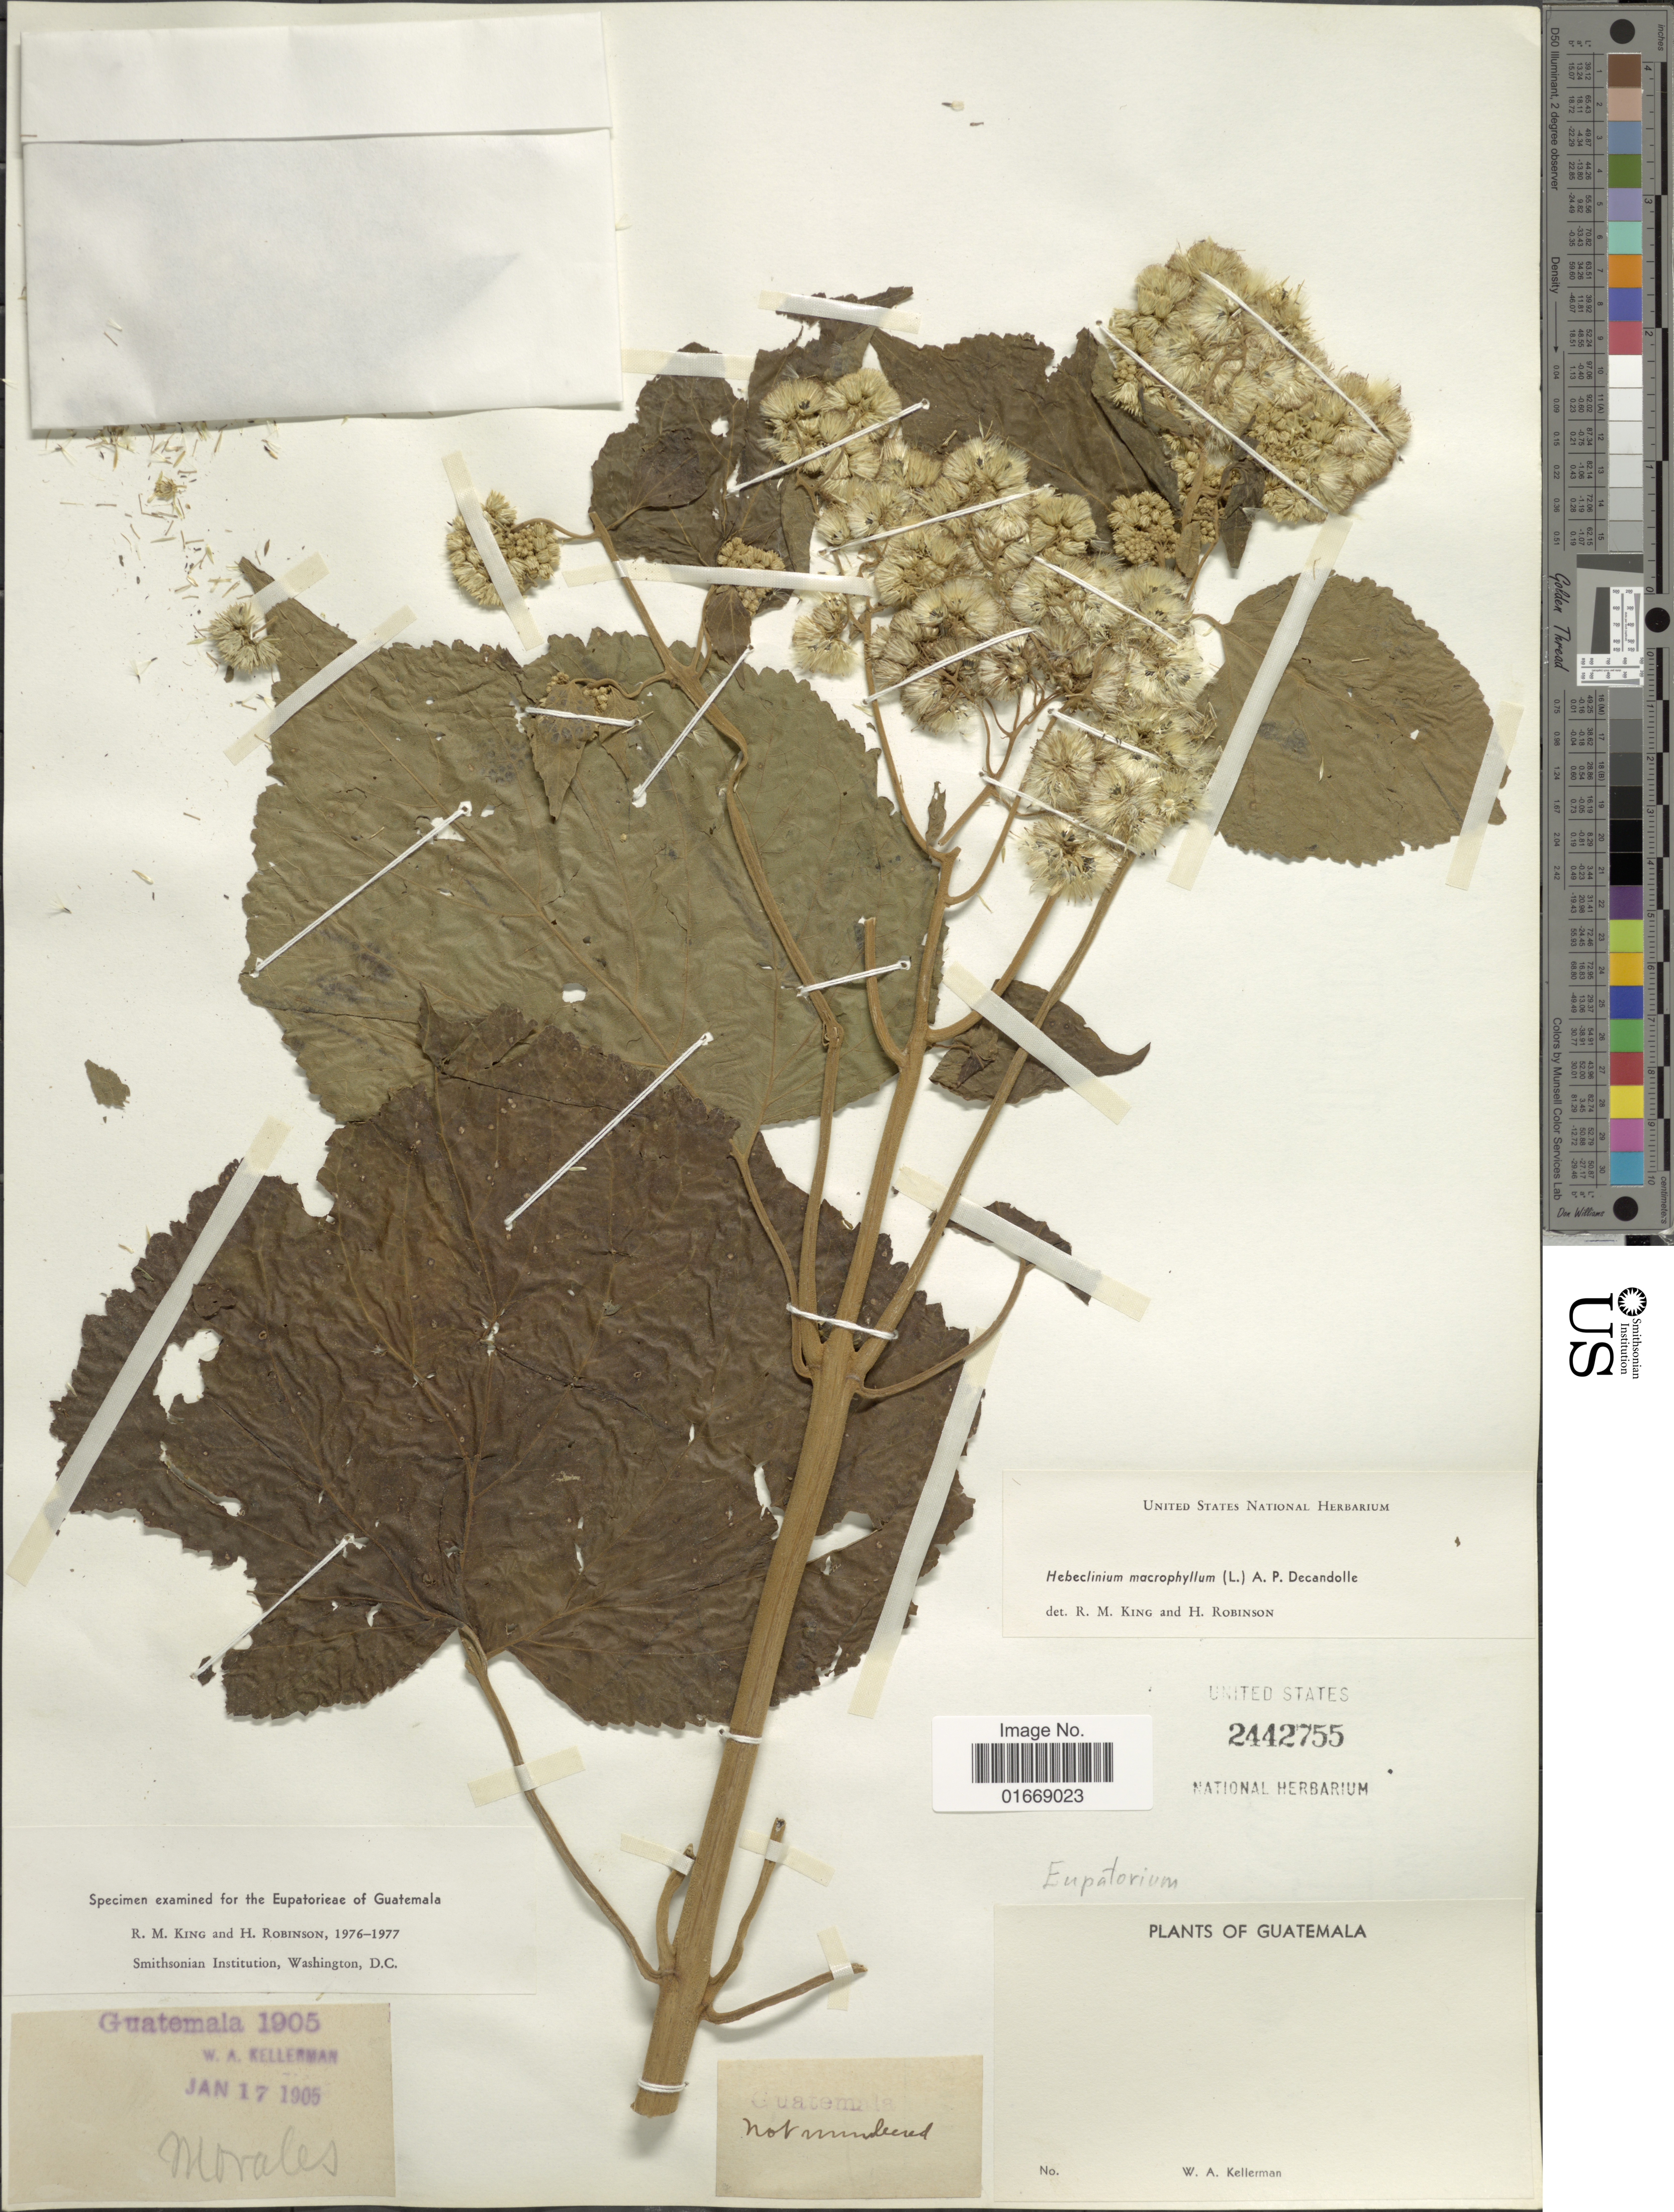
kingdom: Plantae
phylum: Tracheophyta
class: Magnoliopsida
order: Asterales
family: Asteraceae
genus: Hebeclinium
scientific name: Hebeclinium macrophyllum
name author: (L.) DC.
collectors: W. Kellerman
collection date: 1905-01-17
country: Guatemala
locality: Morales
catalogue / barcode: US 2442755